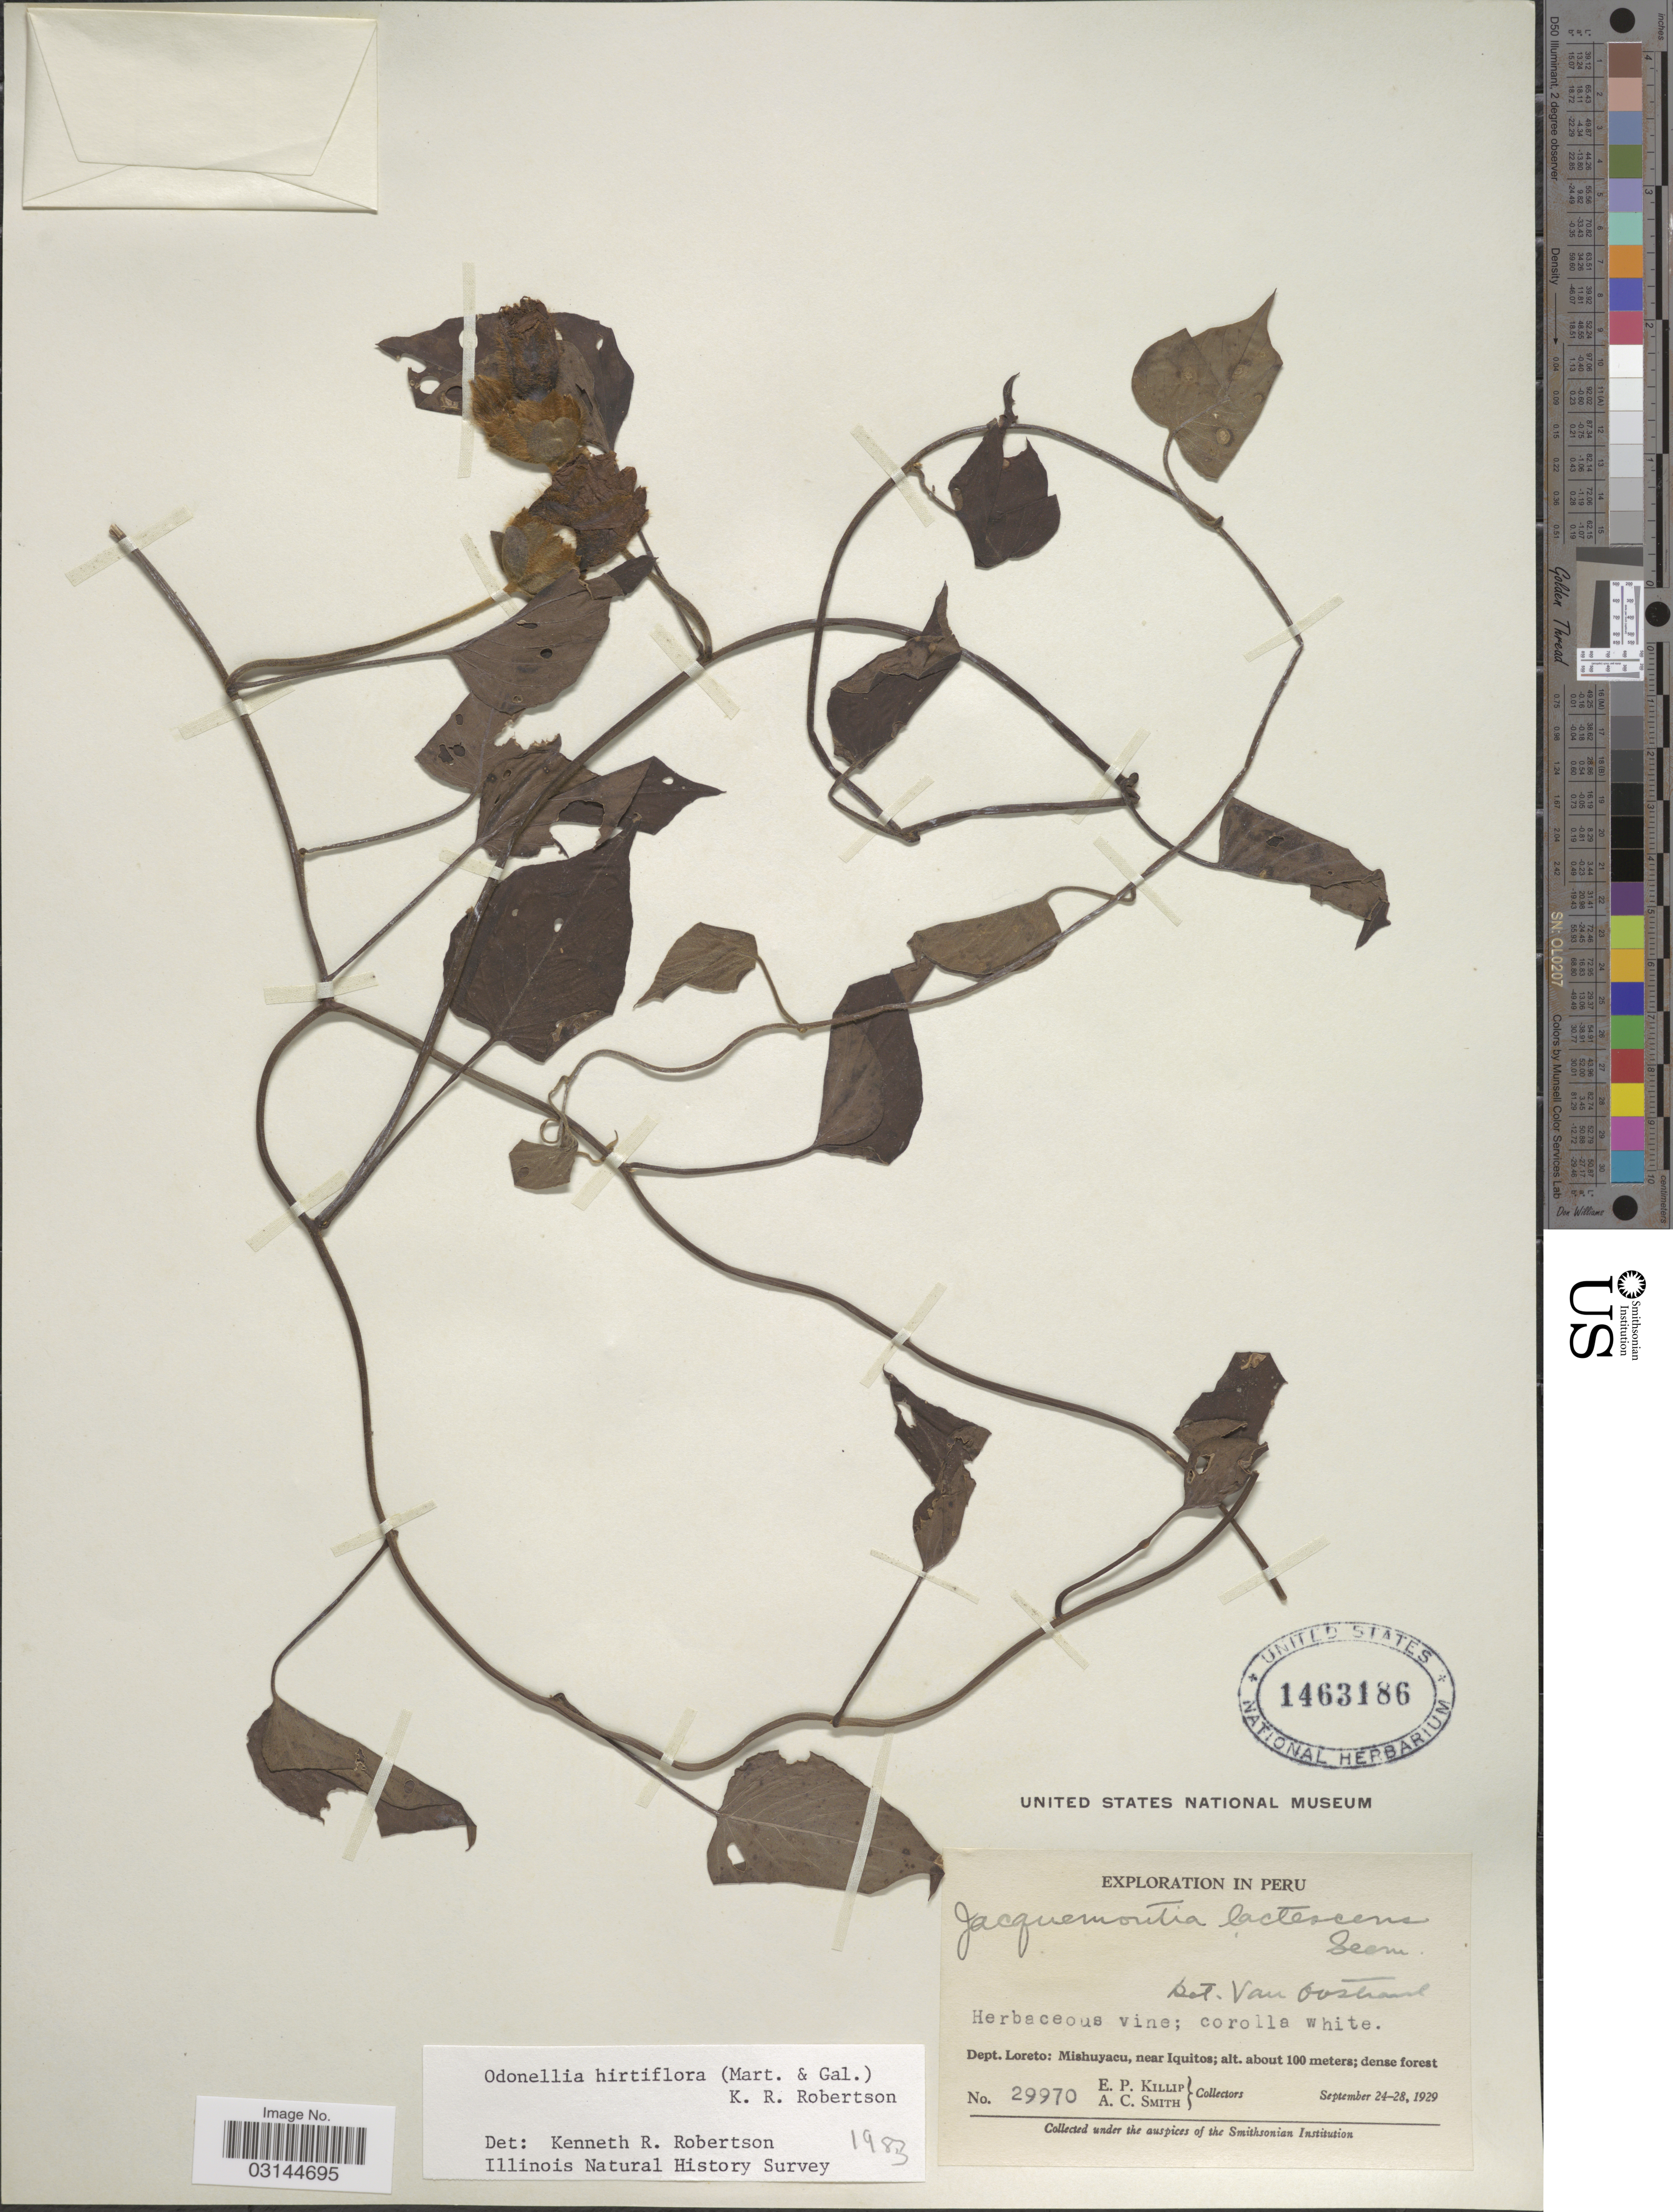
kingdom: Plantae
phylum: Tracheophyta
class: Magnoliopsida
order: Solanales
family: Convolvulaceae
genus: Odonellia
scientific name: Odonellia hirtiflora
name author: (M. Martens & Galeotti) K.R. Robertson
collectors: E. P. Killip & A. C. Smith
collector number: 29970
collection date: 1929-09-24/1929-09-28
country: Peru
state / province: Loreto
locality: Dept. Loreto: Mishuyacu, near Iquitos.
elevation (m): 100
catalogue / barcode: US 1463186